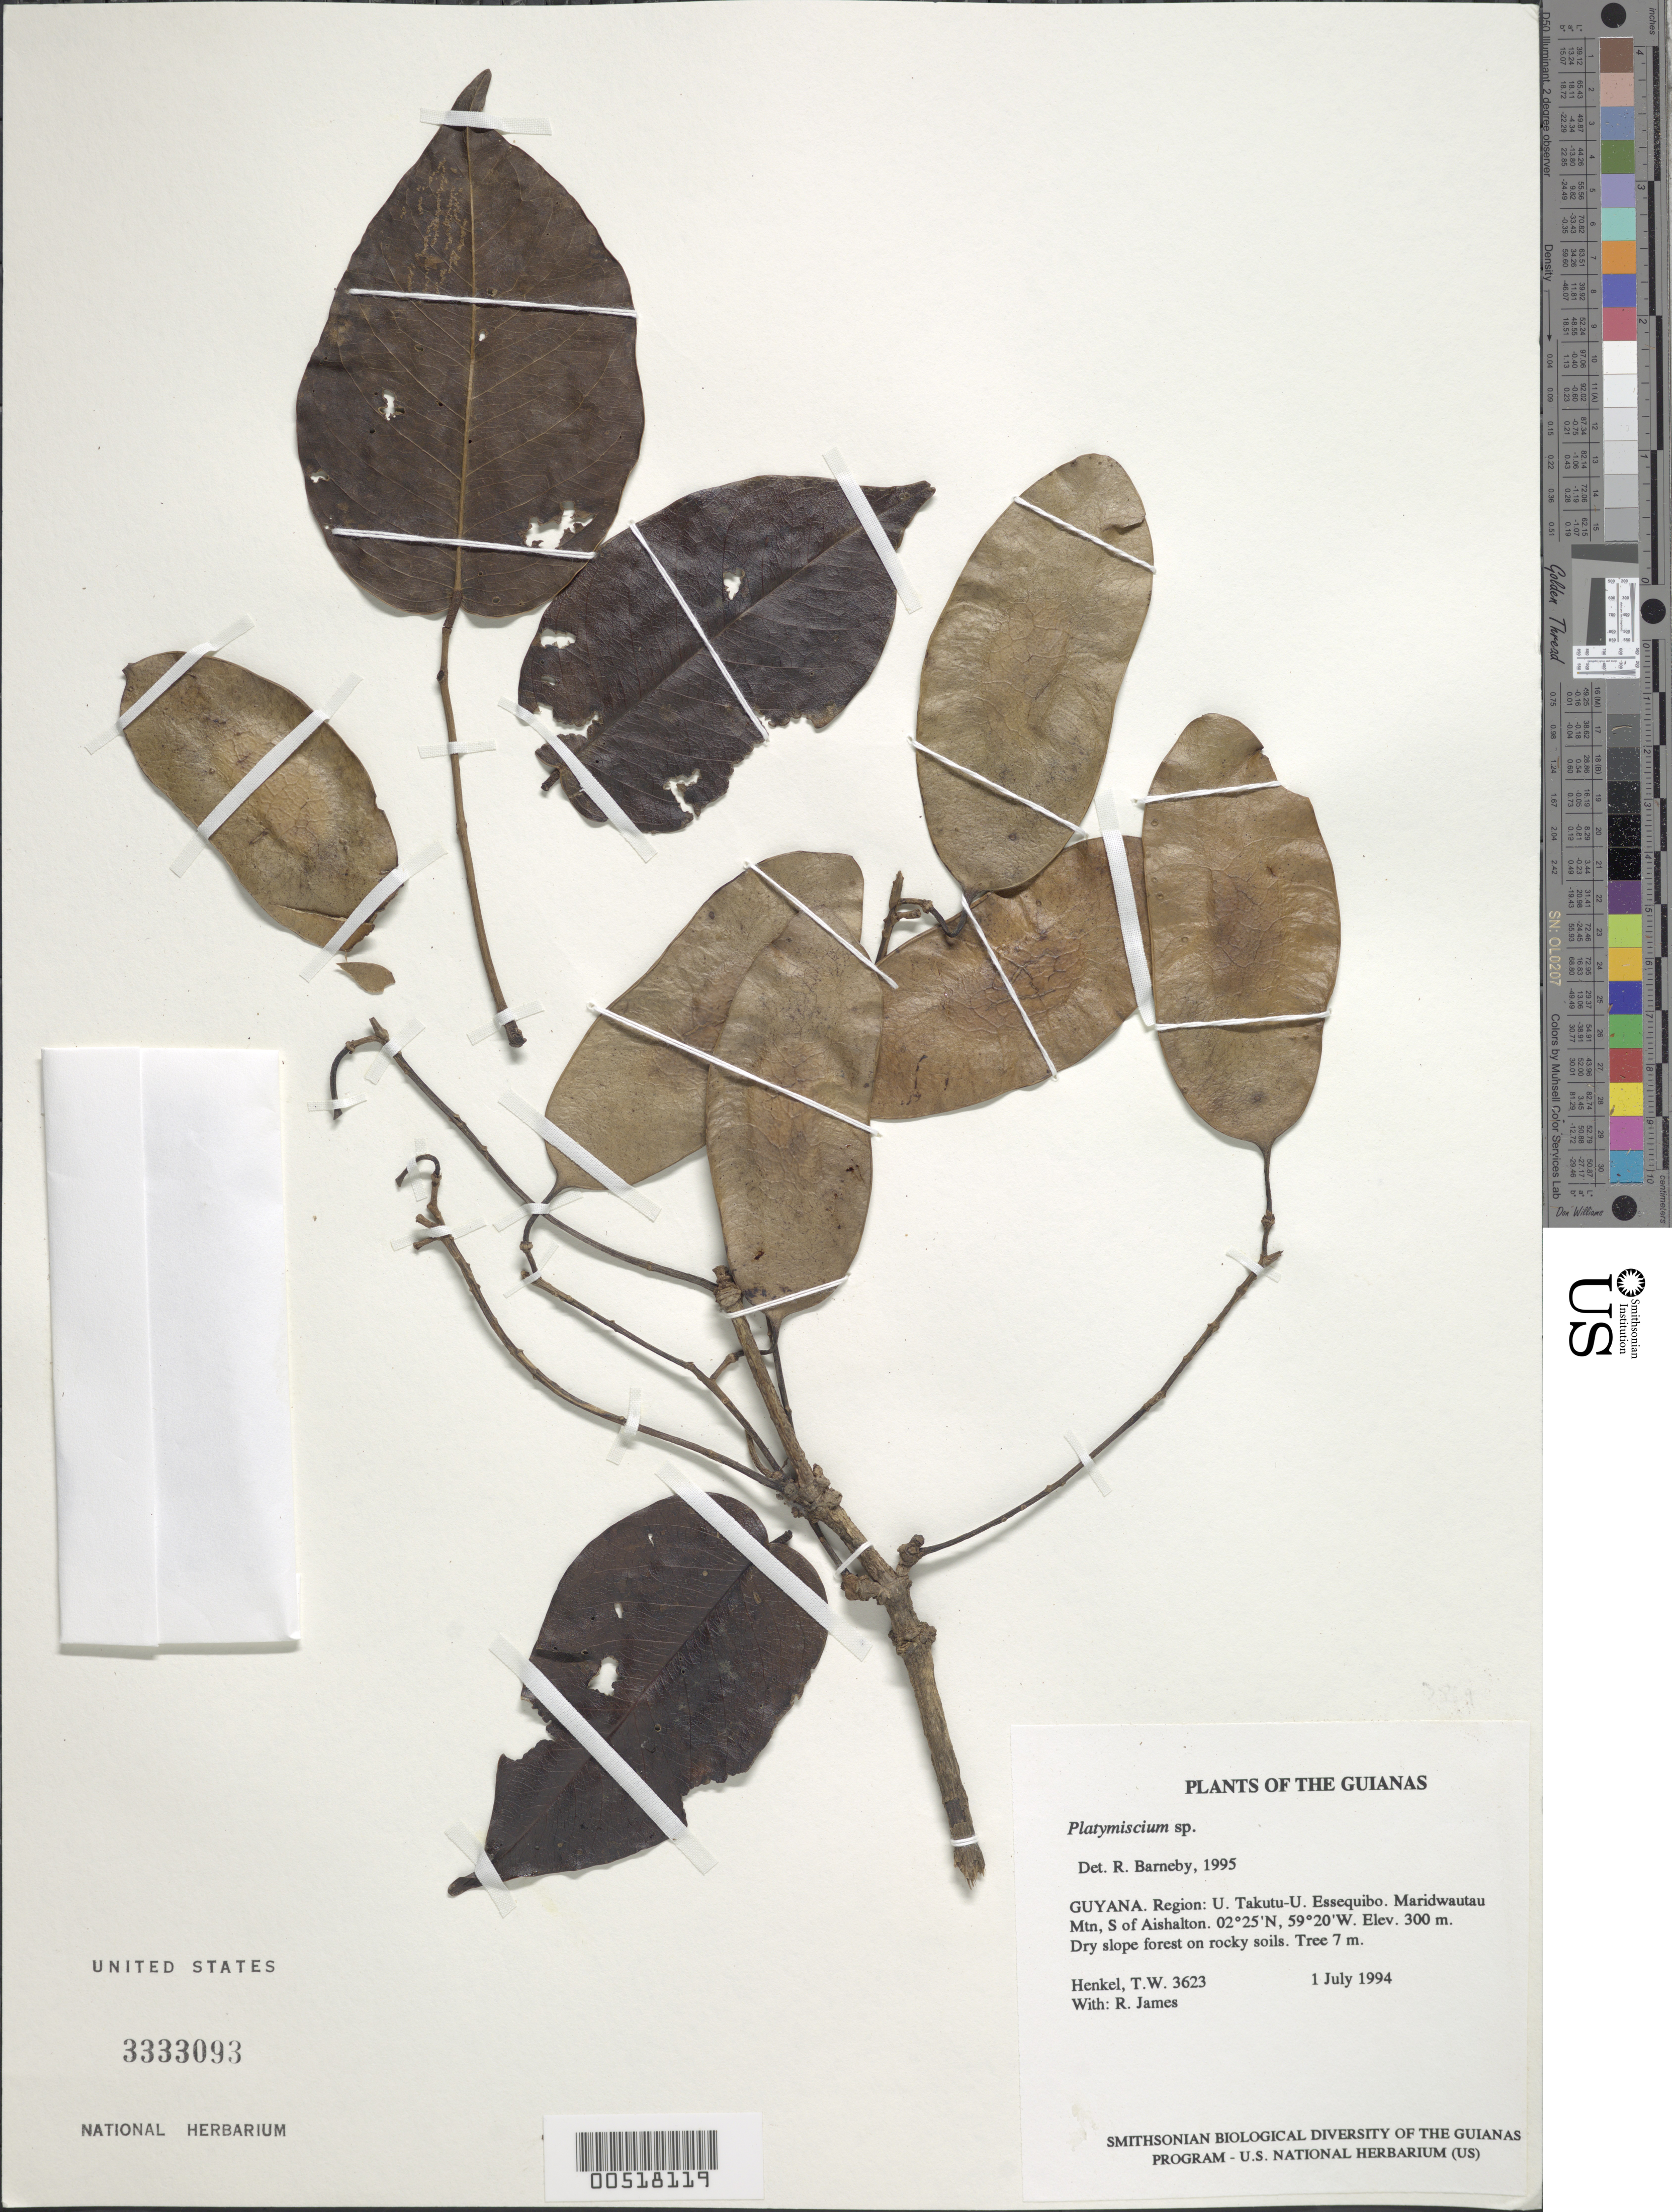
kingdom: Plantae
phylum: Tracheophyta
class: Magnoliopsida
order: Fabales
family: Fabaceae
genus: Platymiscium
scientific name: Platymiscium sp.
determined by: Barneby, Rupert C., (NY)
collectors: T. Henkel & R. James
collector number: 3623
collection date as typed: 1 January 1994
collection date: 1994-01-01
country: Guyana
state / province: U. Takutu-U. Essequibo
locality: Maridwautau Mtn, S of Aishalton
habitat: Dry slope forest on rocky soils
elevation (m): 300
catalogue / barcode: US 3333093